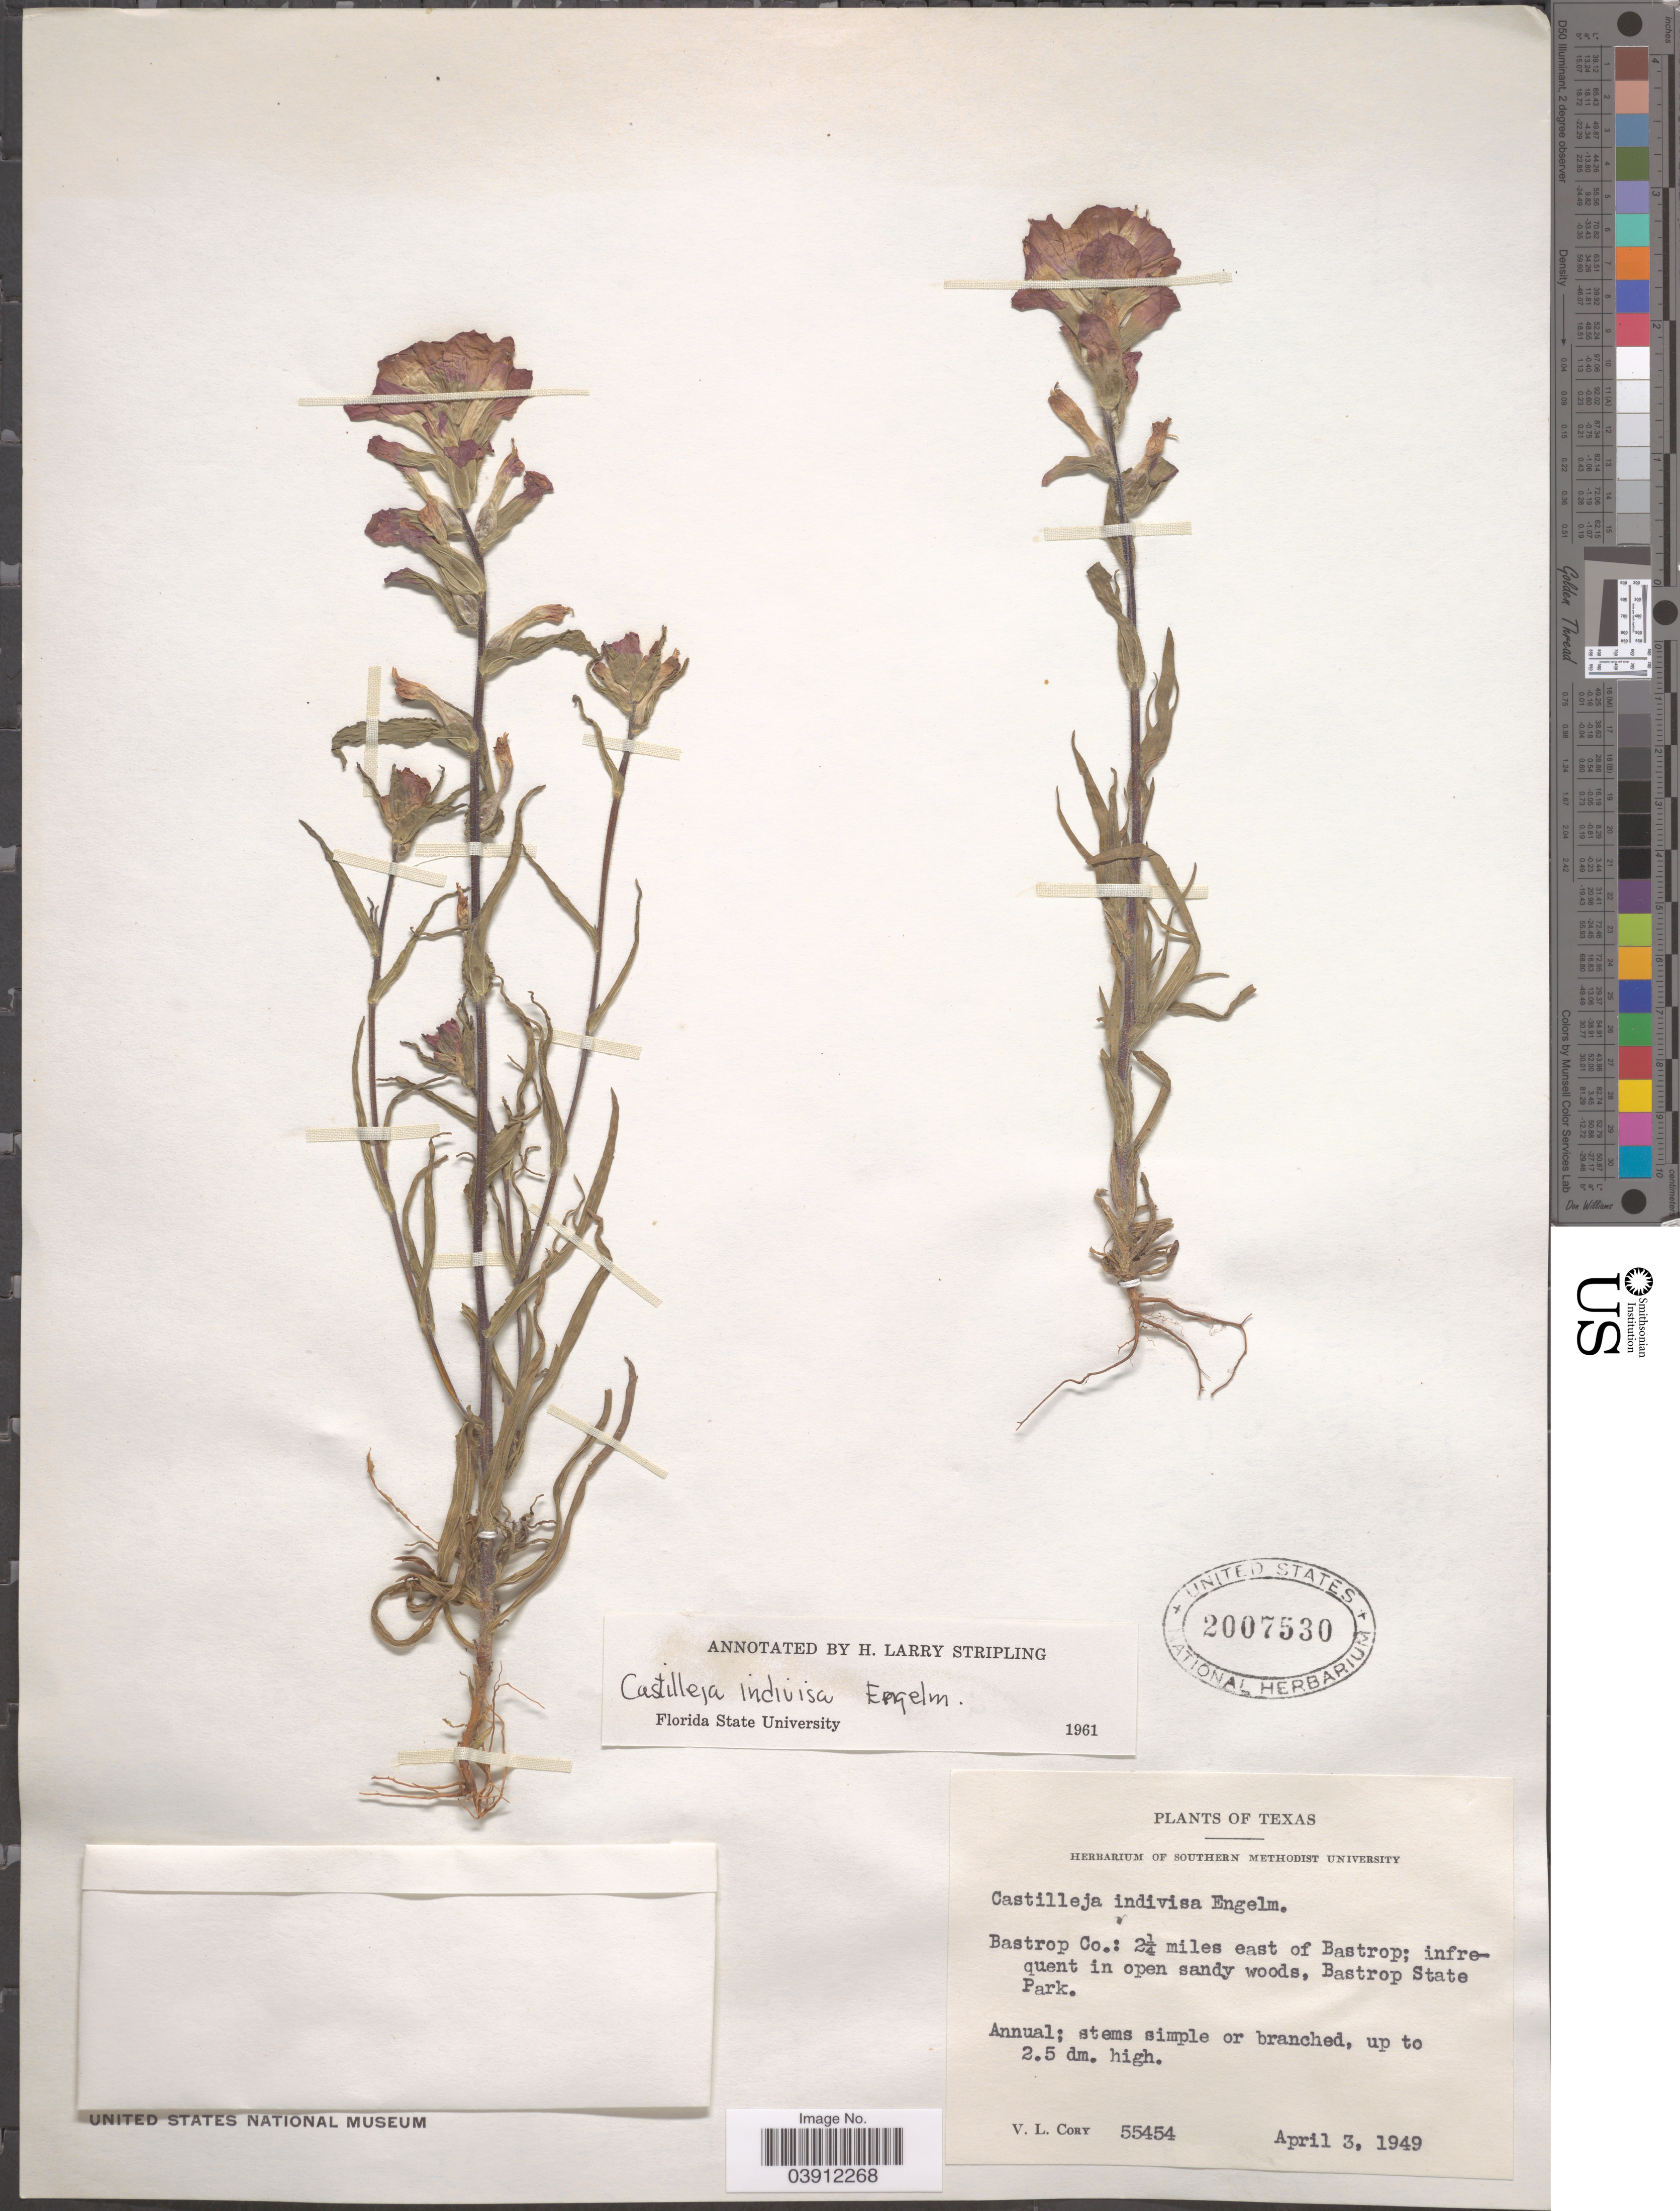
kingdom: Plantae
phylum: Tracheophyta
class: Magnoliopsida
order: Lamiales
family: Orobanchaceae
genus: Castilleja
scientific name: Castilleja indivisa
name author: Engelm. in Engelm. & A. Gray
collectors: V. Cory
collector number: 55454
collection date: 1949-04-03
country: United States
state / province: Texas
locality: Bastrop Co.: 2¼ miles east of Bastrop; Bastrop State Park.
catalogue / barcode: US 2007530